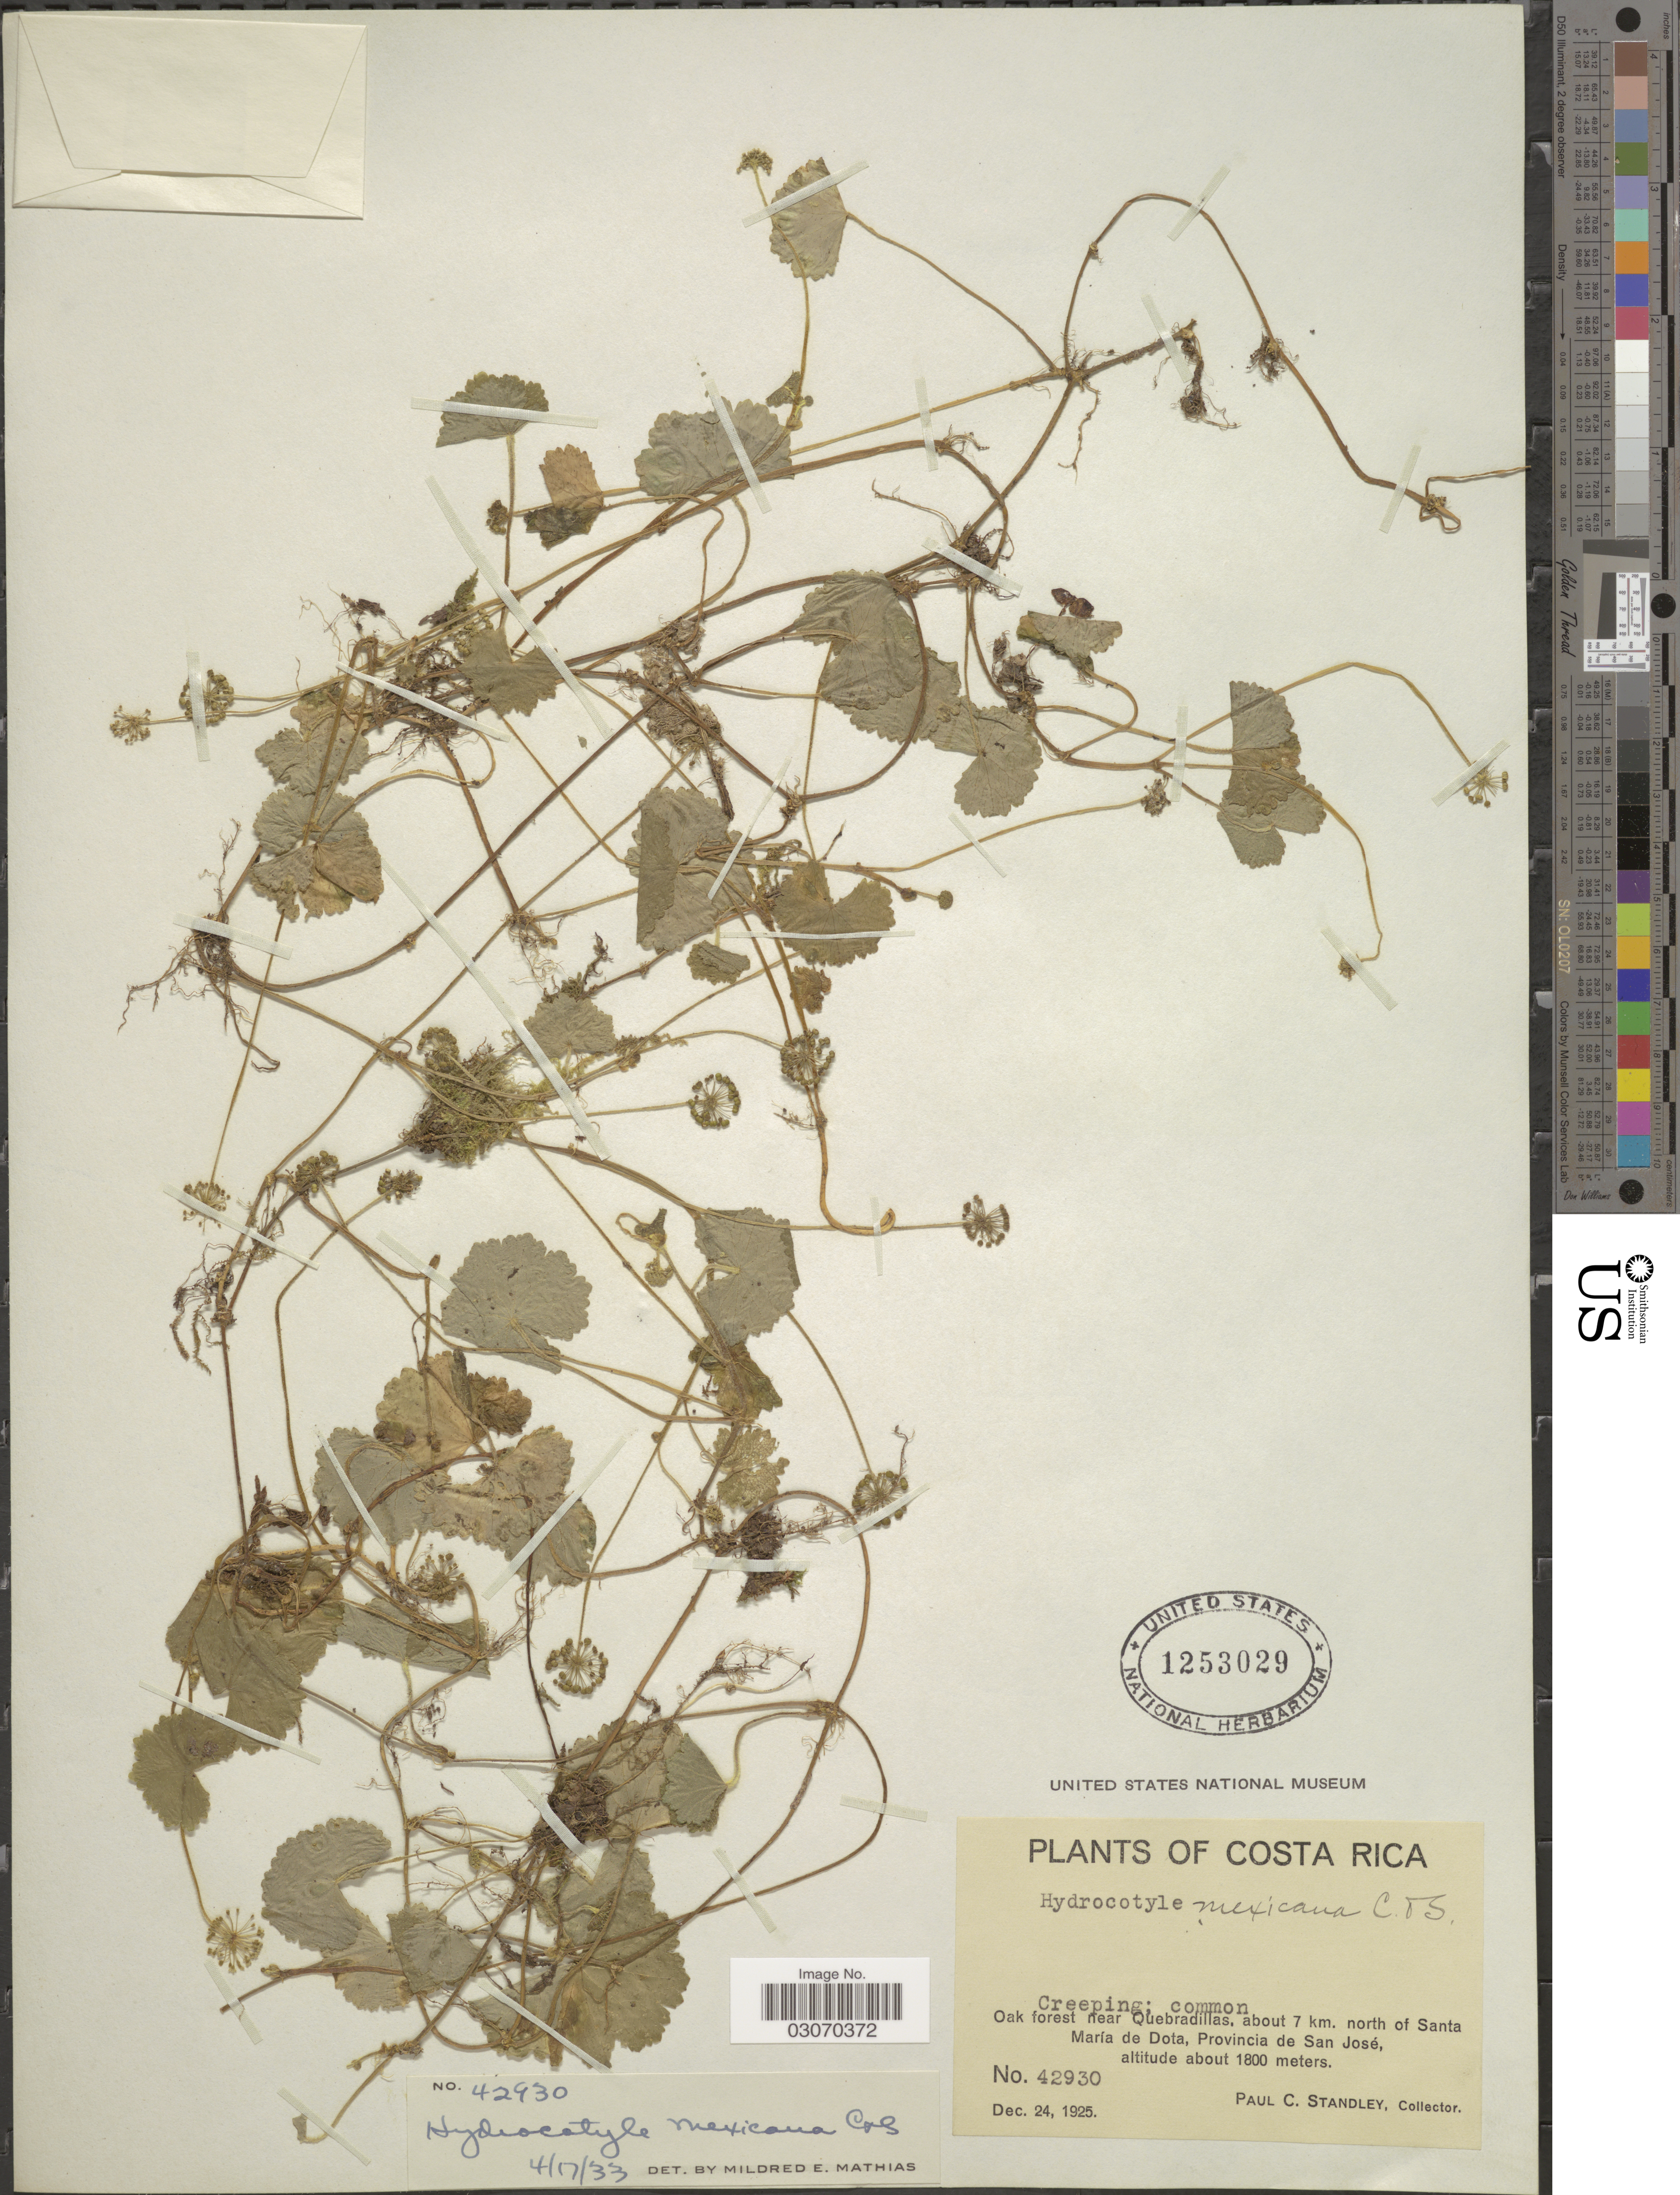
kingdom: Plantae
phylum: Tracheophyta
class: Magnoliopsida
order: Apiales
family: Araliaceae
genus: Hydrocotyle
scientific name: Hydrocotyle mexicana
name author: Schltdl. & Cham.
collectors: P. C. Standley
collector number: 42930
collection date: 1925-12-24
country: Costa Rica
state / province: San José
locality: Oak forest near Quebradillas, about 7 km. north of Santa María de Dota.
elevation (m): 1800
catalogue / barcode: US 1253029